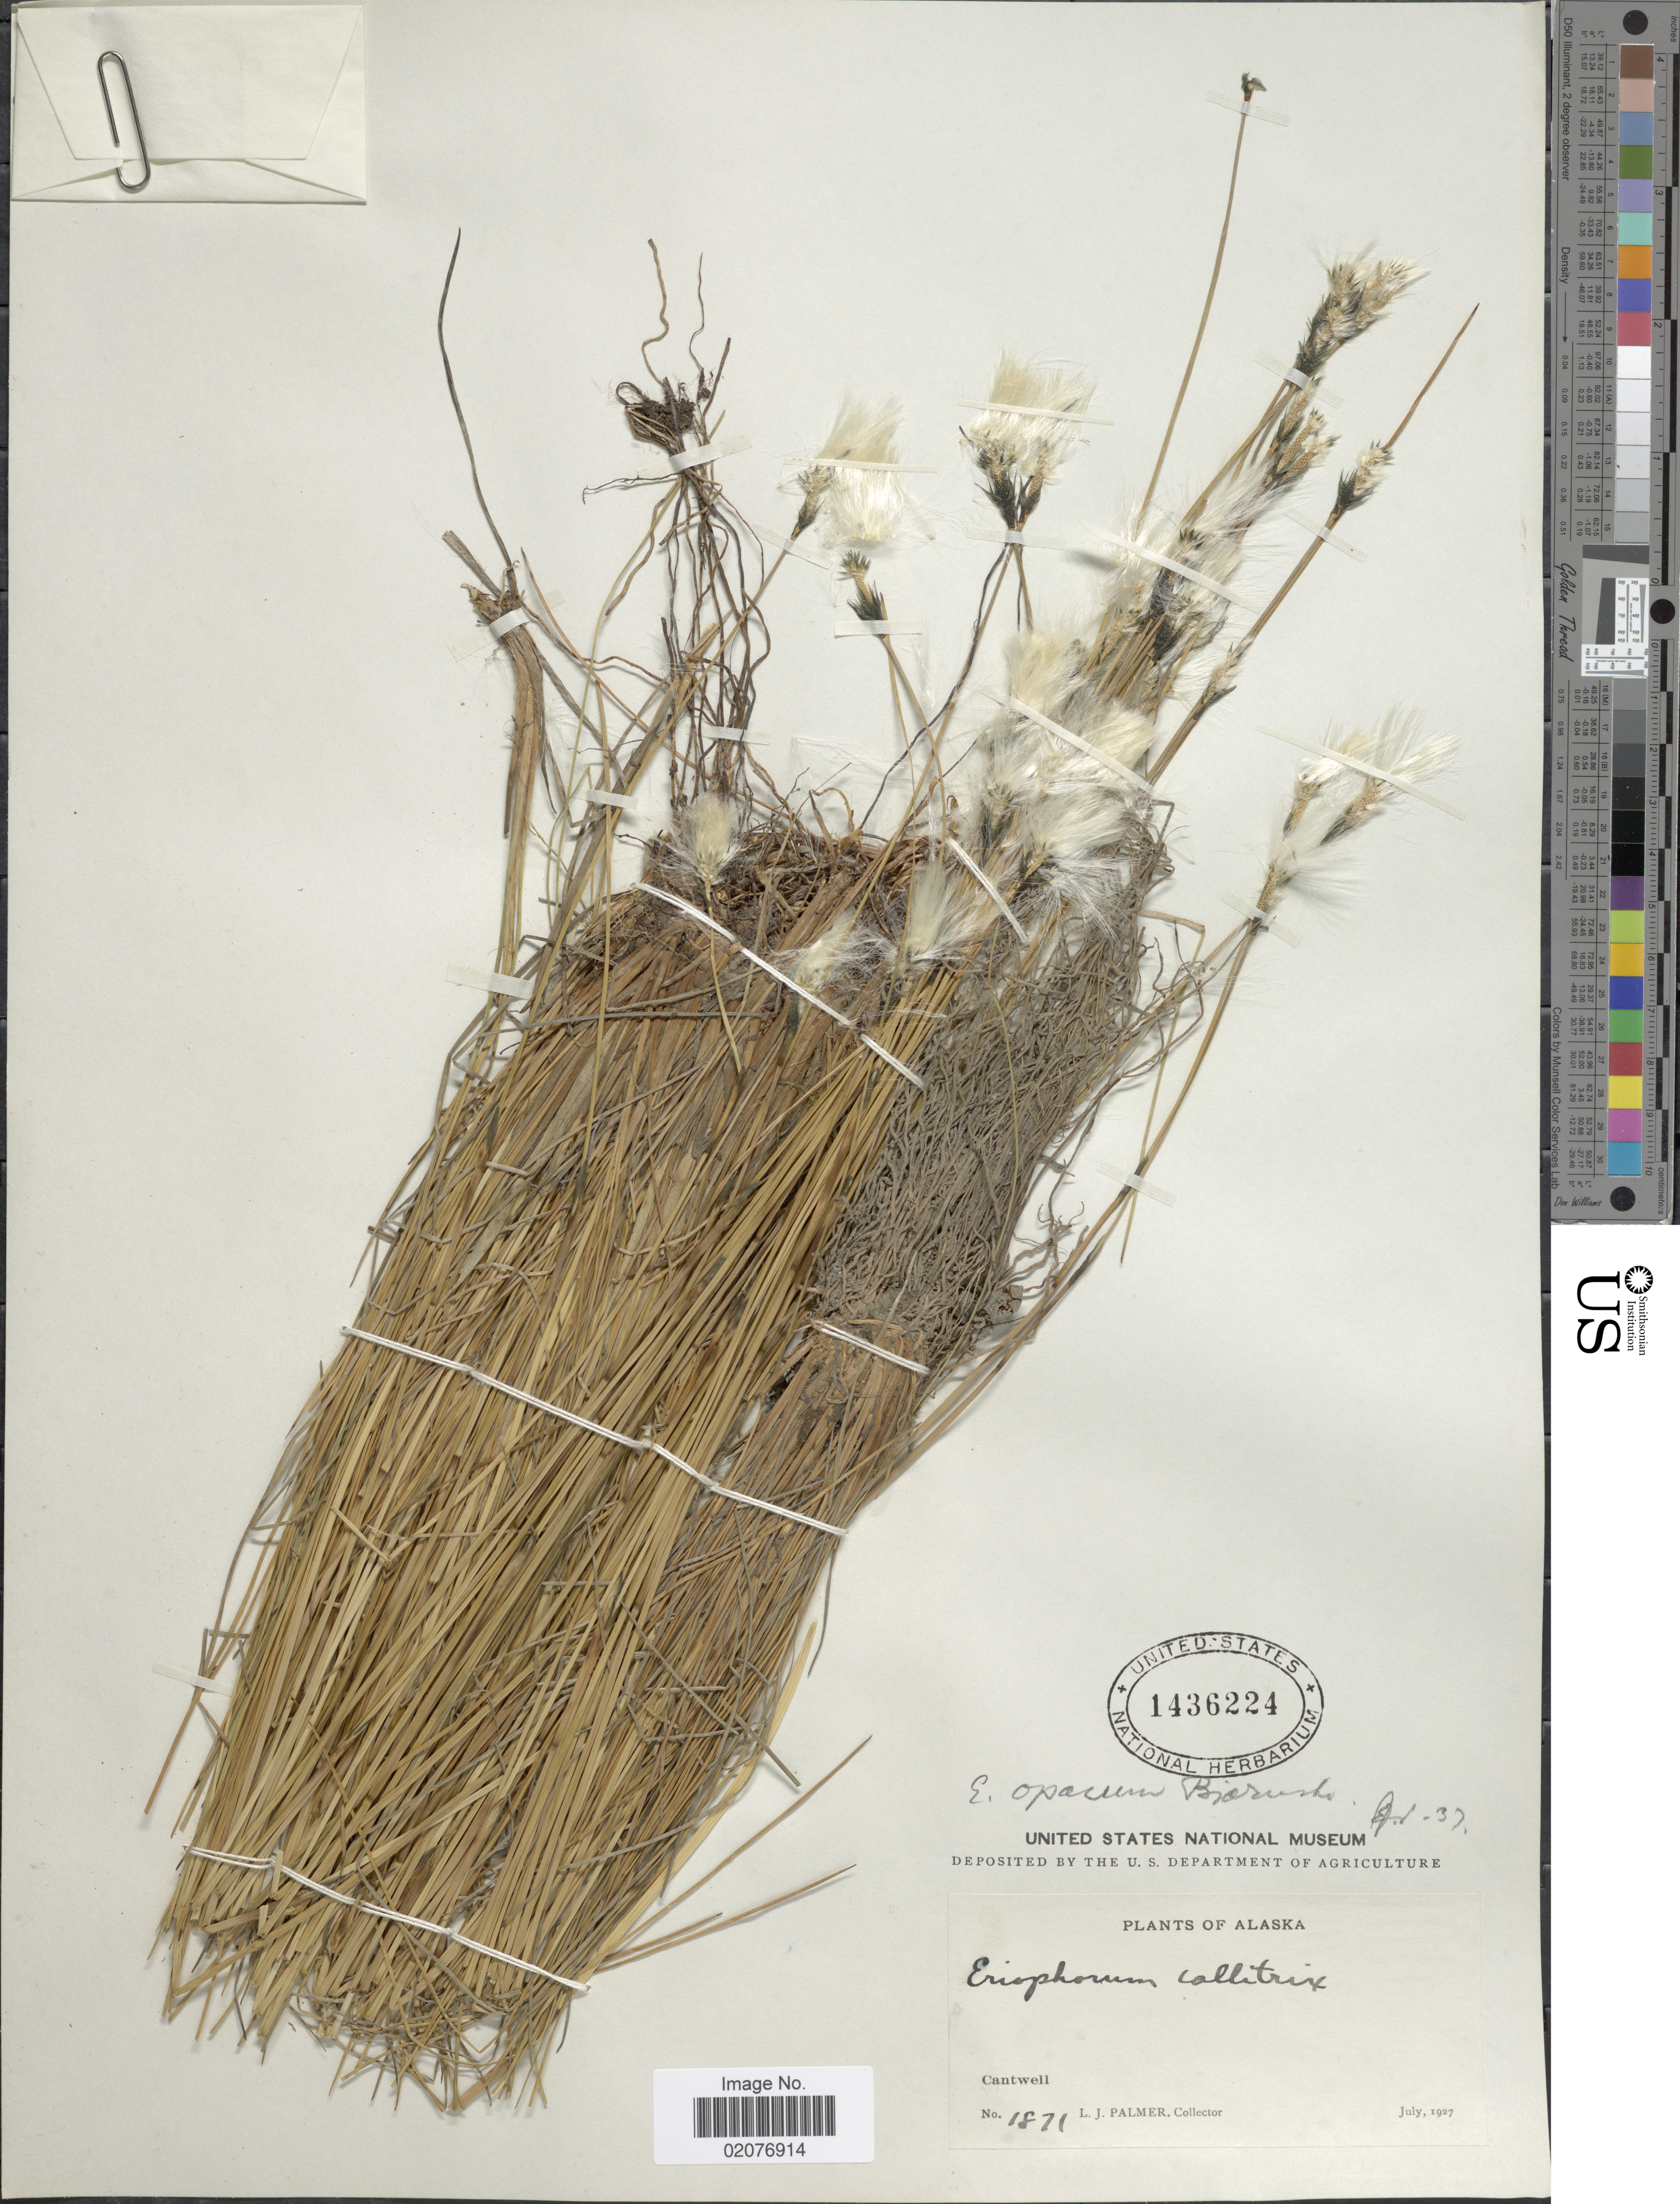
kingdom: Plantae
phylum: Tracheophyta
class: Liliopsida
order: Poales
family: Cyperaceae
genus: Eriophorum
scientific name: Eriophorum brachyantherum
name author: Trautv. & C.A. Mey.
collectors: L. J. Palmer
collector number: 1871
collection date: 1927-07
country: United States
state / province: Alaska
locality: Cantwell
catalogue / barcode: US 1436224